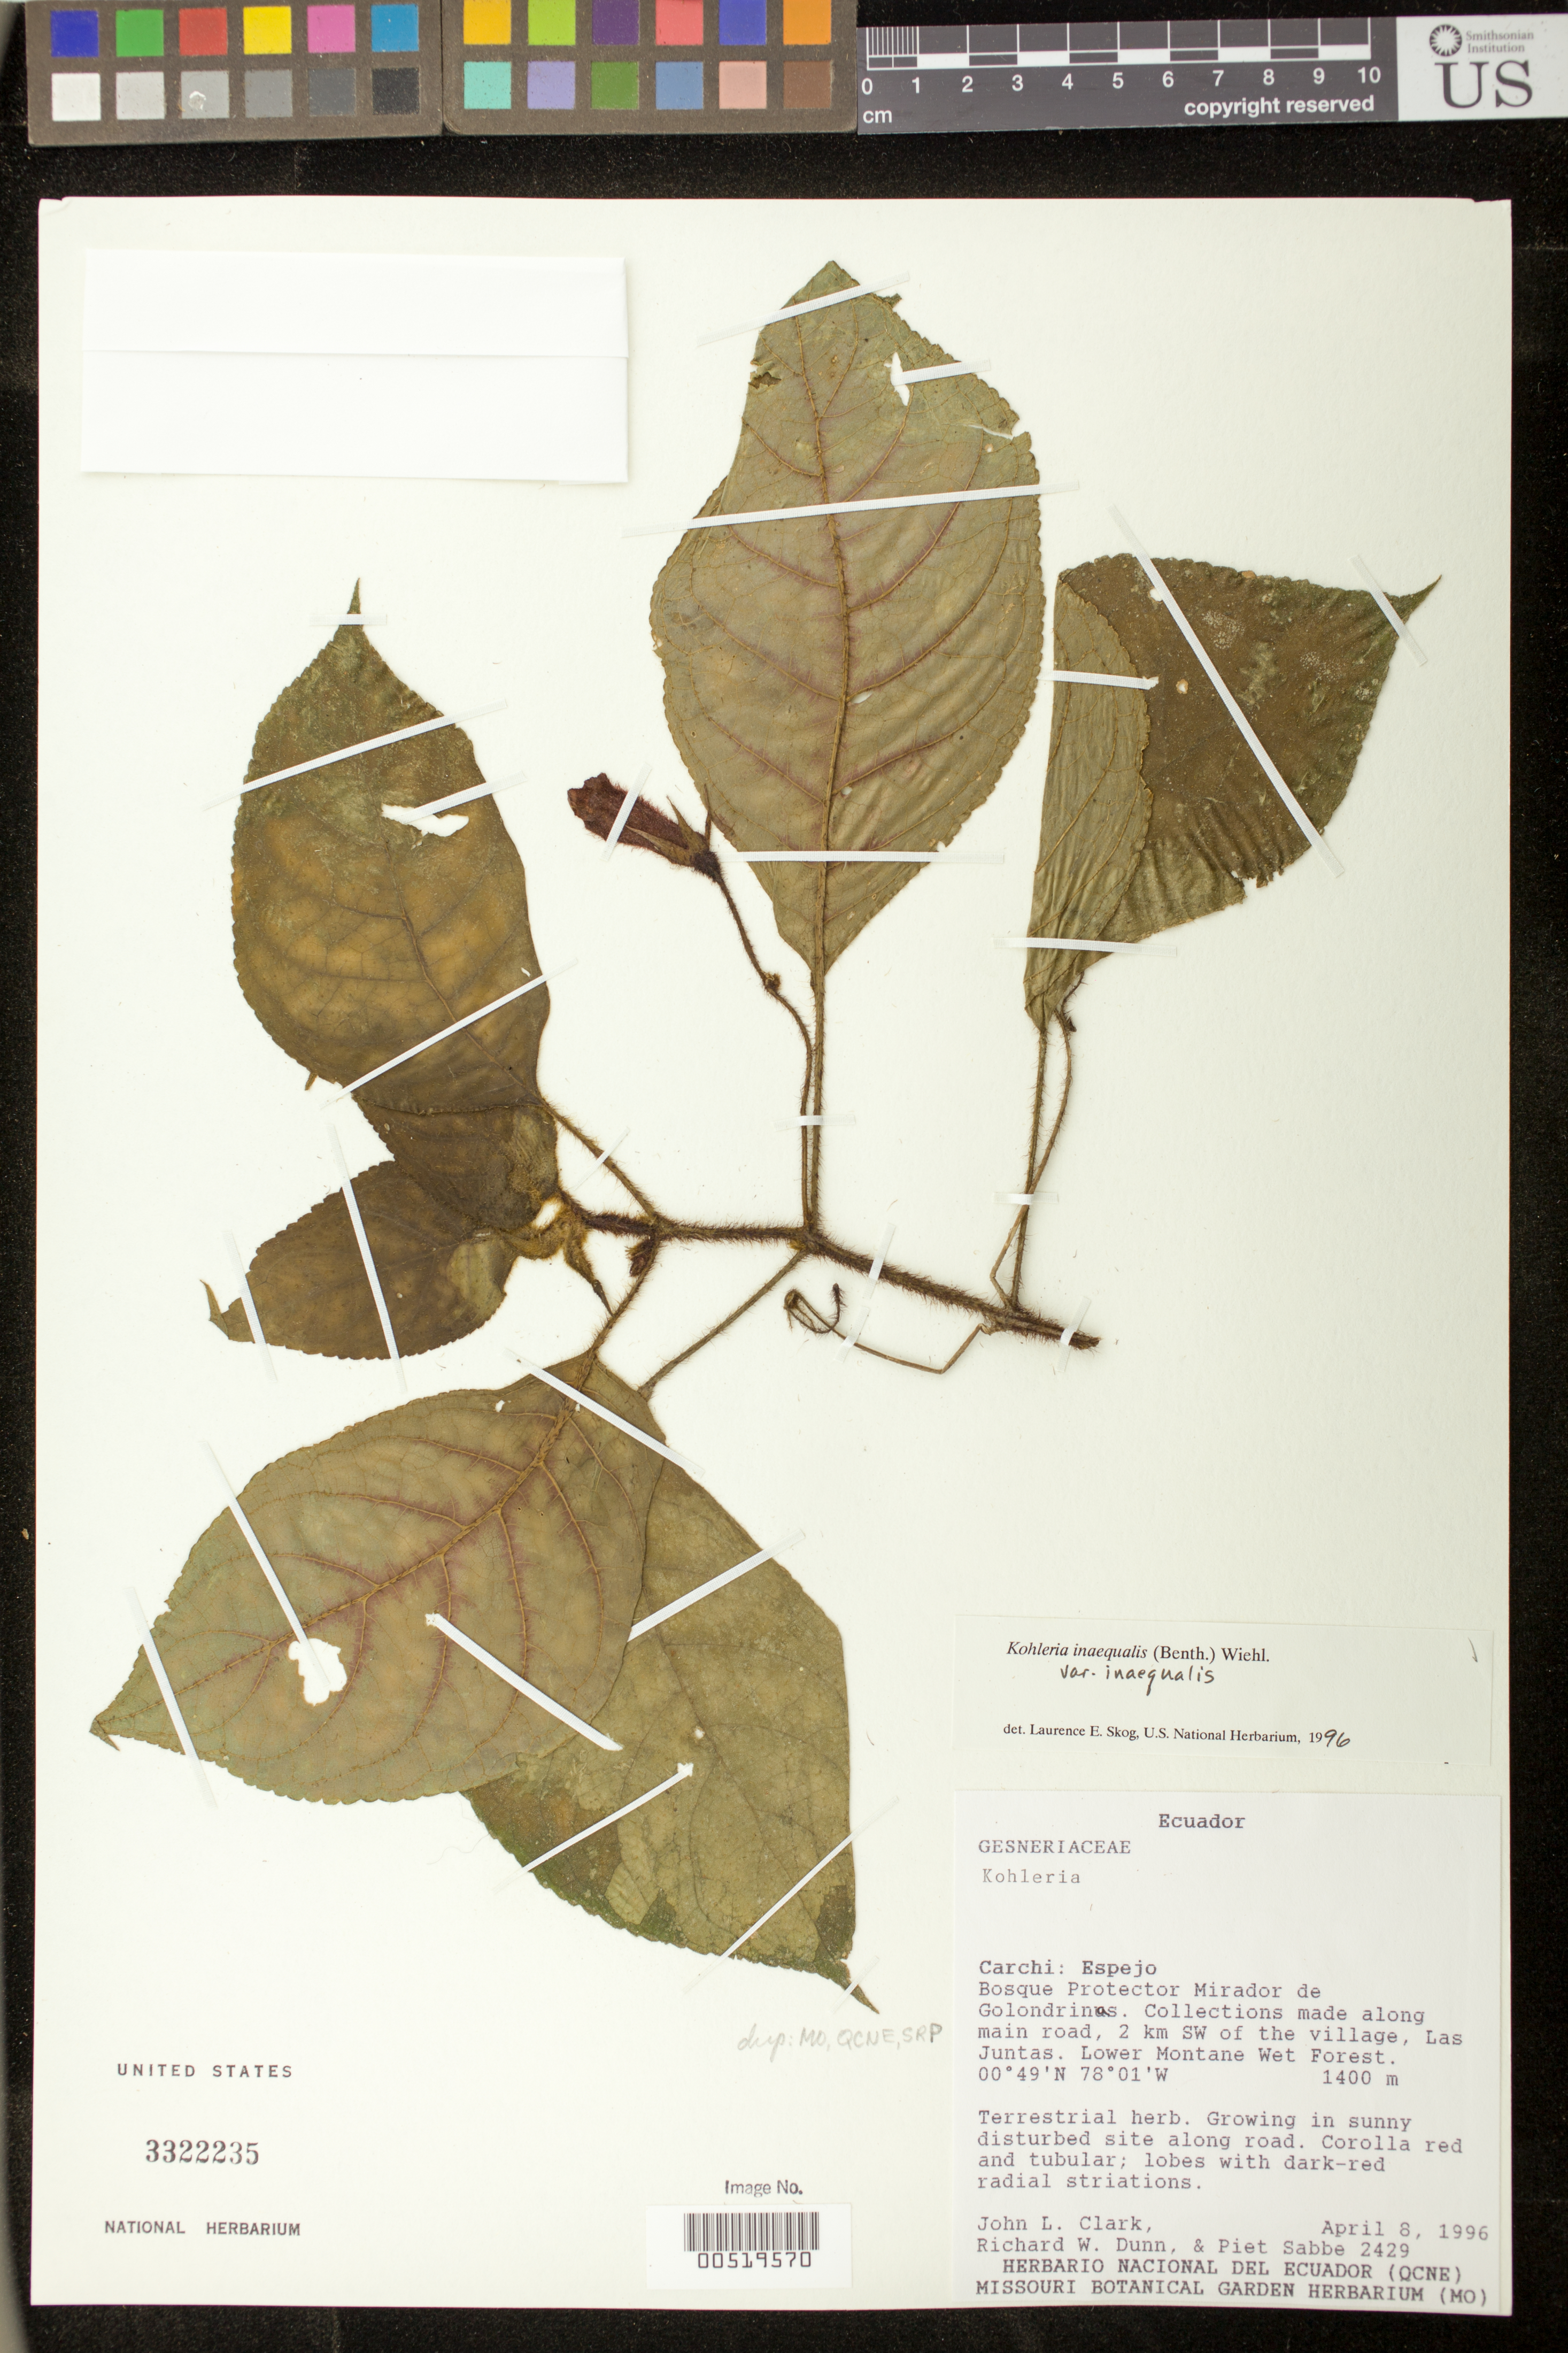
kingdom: Plantae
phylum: Tracheophyta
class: Magnoliopsida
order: Lamiales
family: Gesneriaceae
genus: Kohleria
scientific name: Kohleria inaequalis var. inaequalis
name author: (Benth.) Wiehler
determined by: Skog, Laurence E.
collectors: J. L. Clark, R. Dunn & P. Sabbe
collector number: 2429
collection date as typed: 08 Apr 1996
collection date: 1996-04-08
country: Ecuador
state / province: Carchi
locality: Espejo; Bosque Protector Mirador de Golondrinas; along main road, 2 km SW of the village, Las Juntas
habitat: Lower montane wet forest; growing in sunny disturbed site along road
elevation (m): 1400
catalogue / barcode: US 3322235